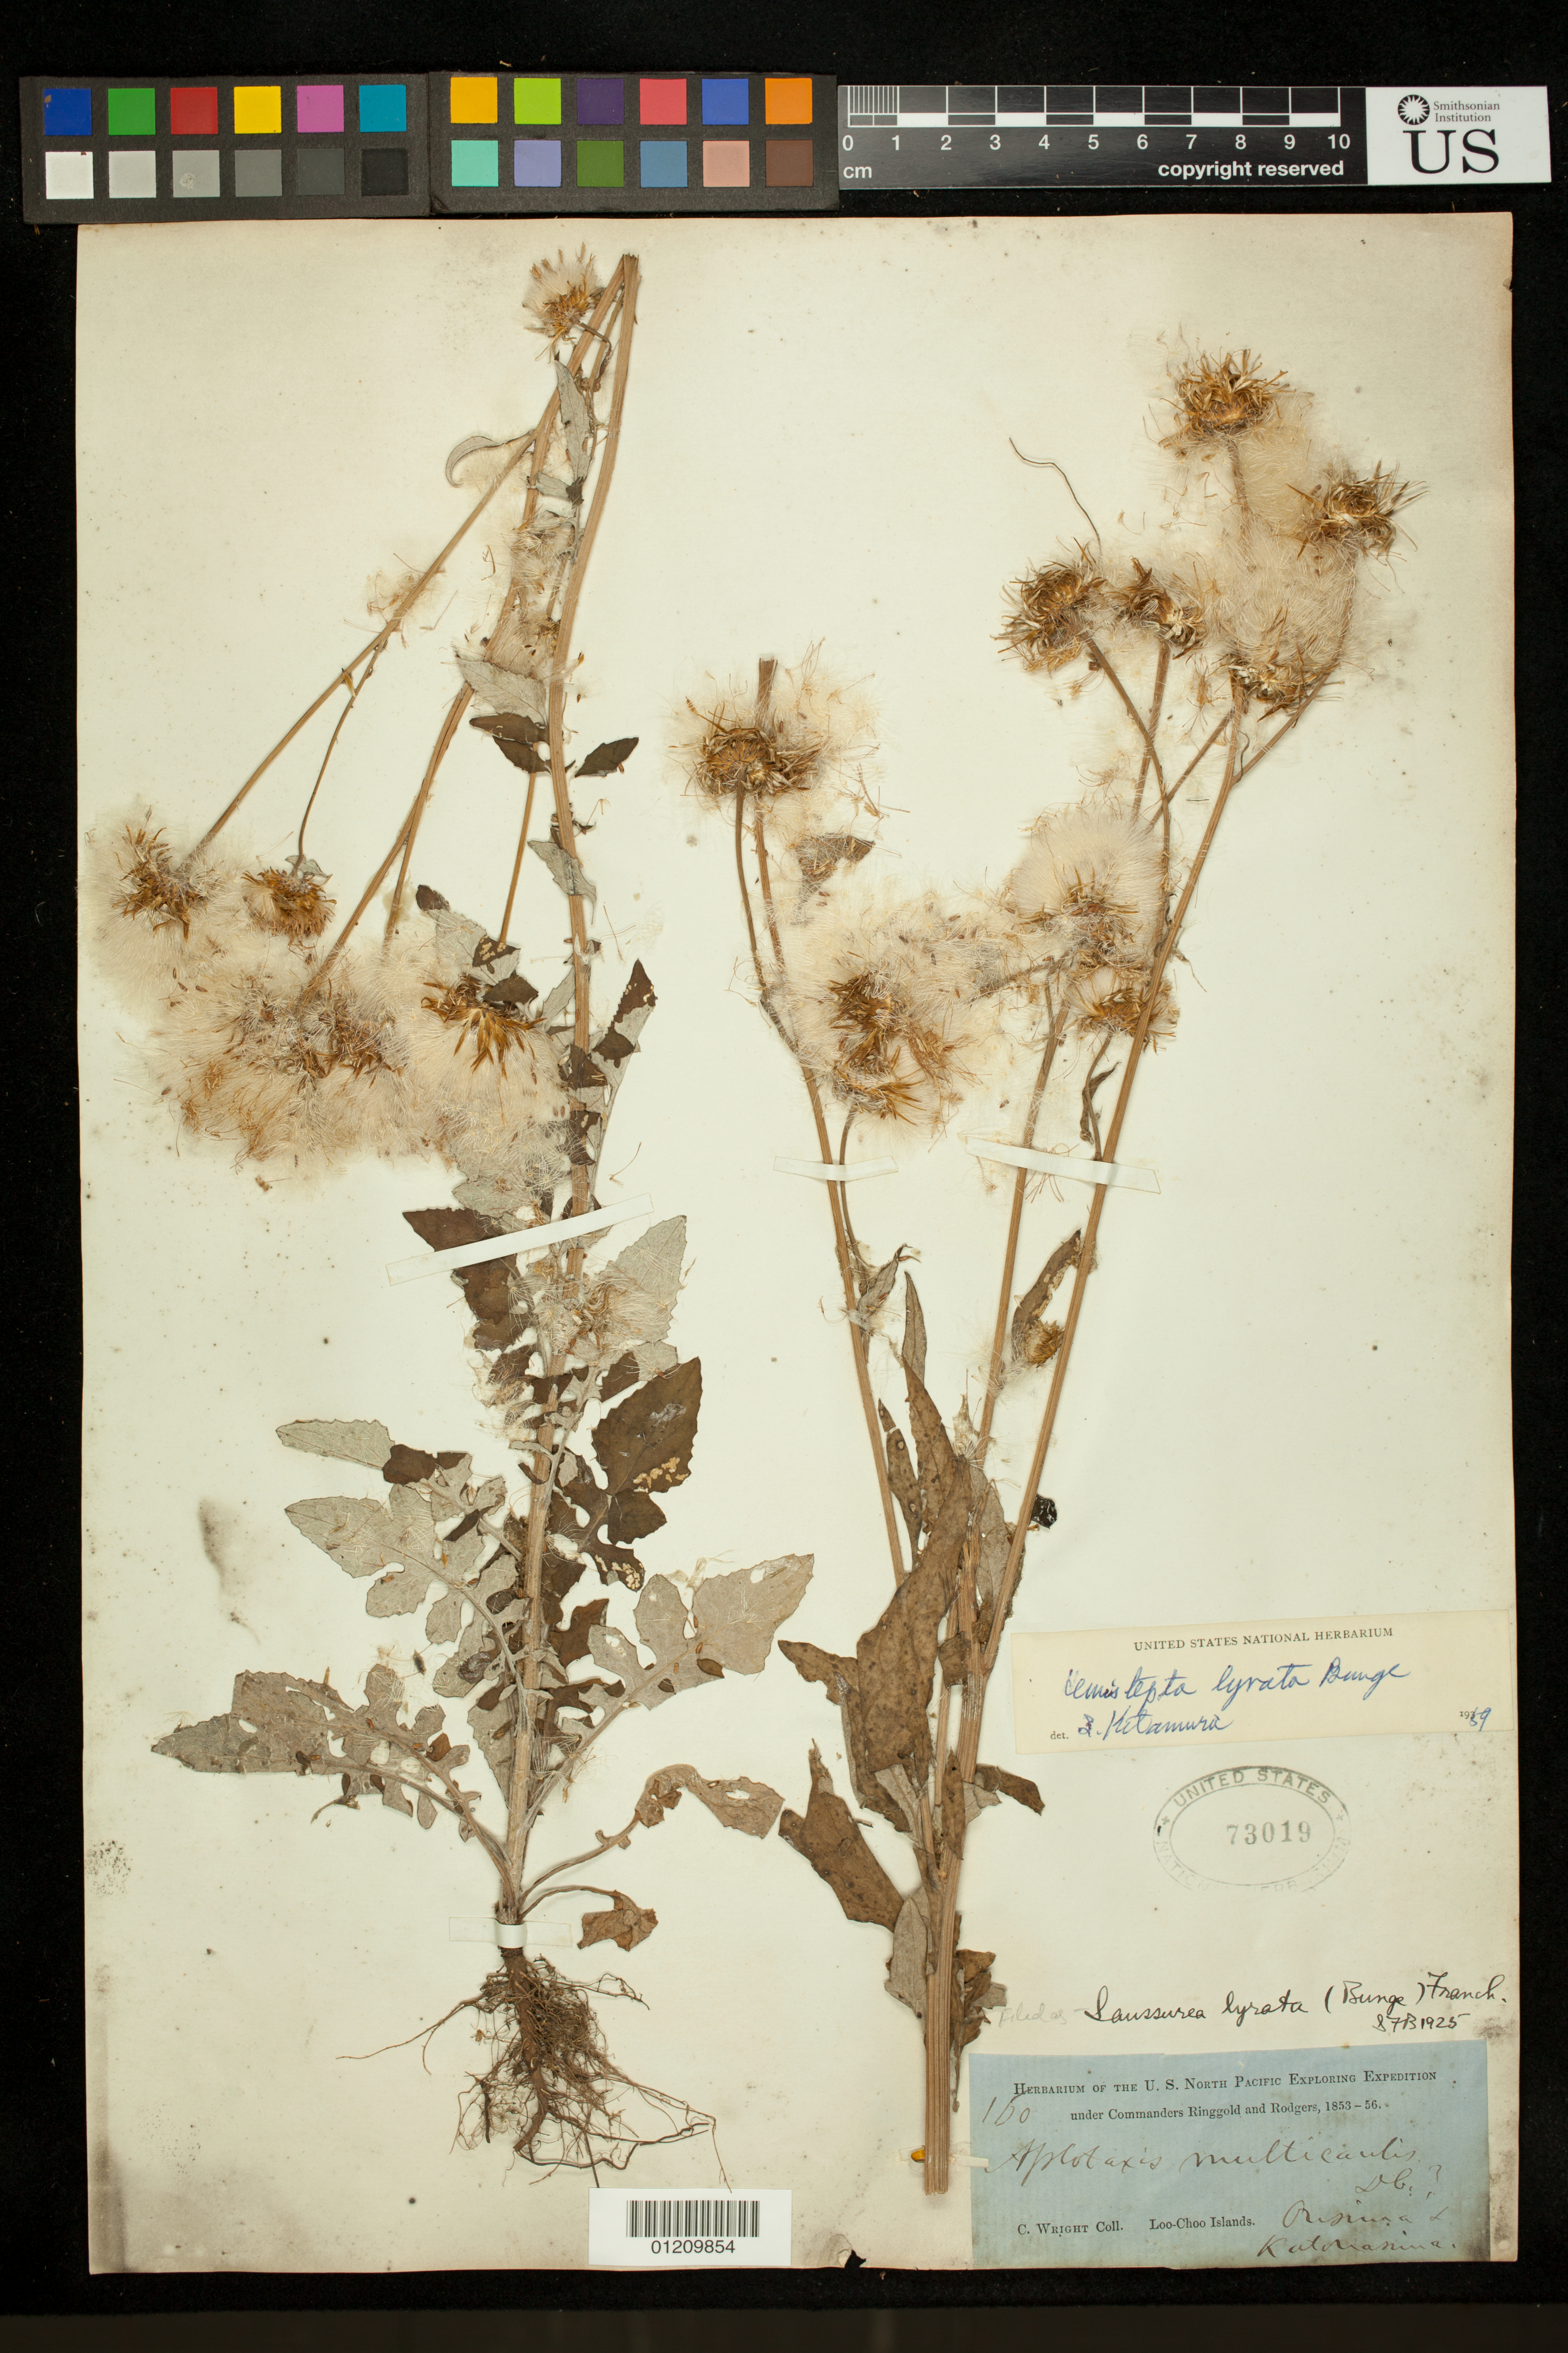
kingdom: Plantae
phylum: Tracheophyta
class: Magnoliopsida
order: Asterales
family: Asteraceae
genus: Hemistepta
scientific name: Hemistepta lyrata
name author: Bunge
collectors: C. Wright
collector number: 160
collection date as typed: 1853 to -- --- 1856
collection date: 1853/1856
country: Japan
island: Ryukyu Islands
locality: Loo Choo Islands.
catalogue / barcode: US 73019